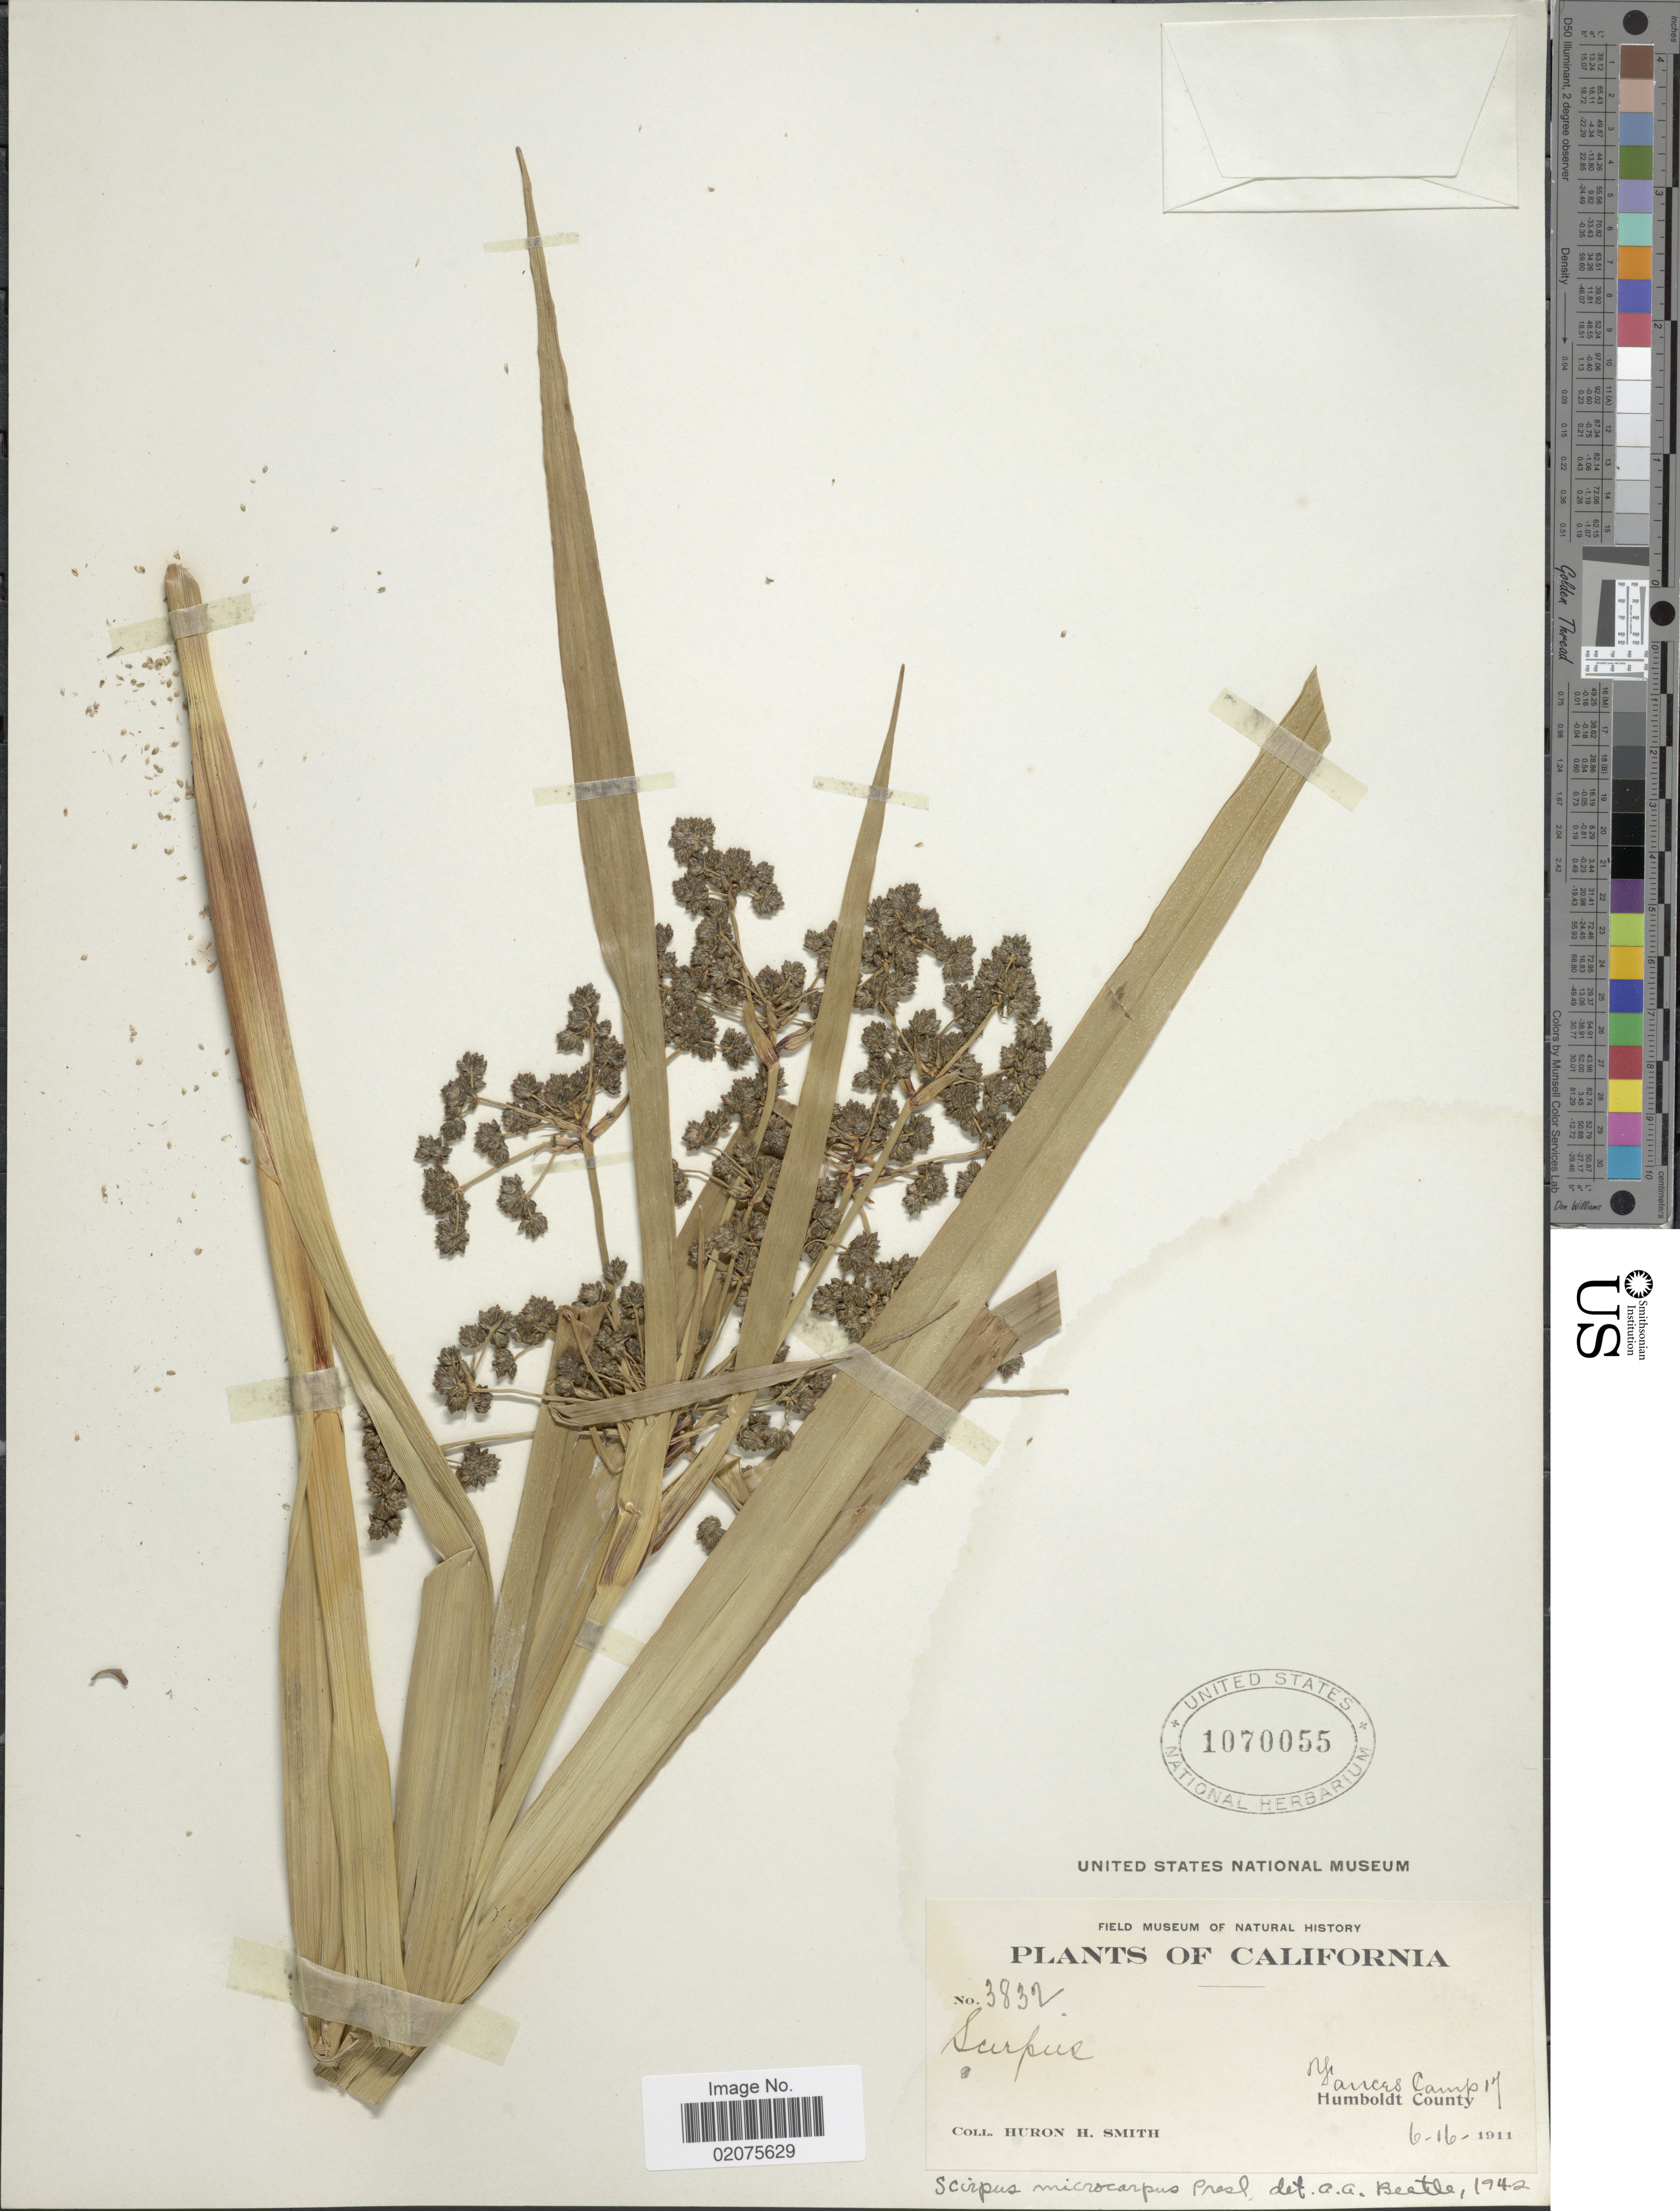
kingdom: Plantae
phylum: Tracheophyta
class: Liliopsida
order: Poales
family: Cyperaceae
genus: Scirpus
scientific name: Scirpus microcarpus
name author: J. Presl & C. Presl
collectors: Huron H. Smith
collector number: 3832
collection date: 1911-06-16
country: United States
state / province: California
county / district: Humboldt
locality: Vances camp 17. humboldt County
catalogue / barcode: US 1070055